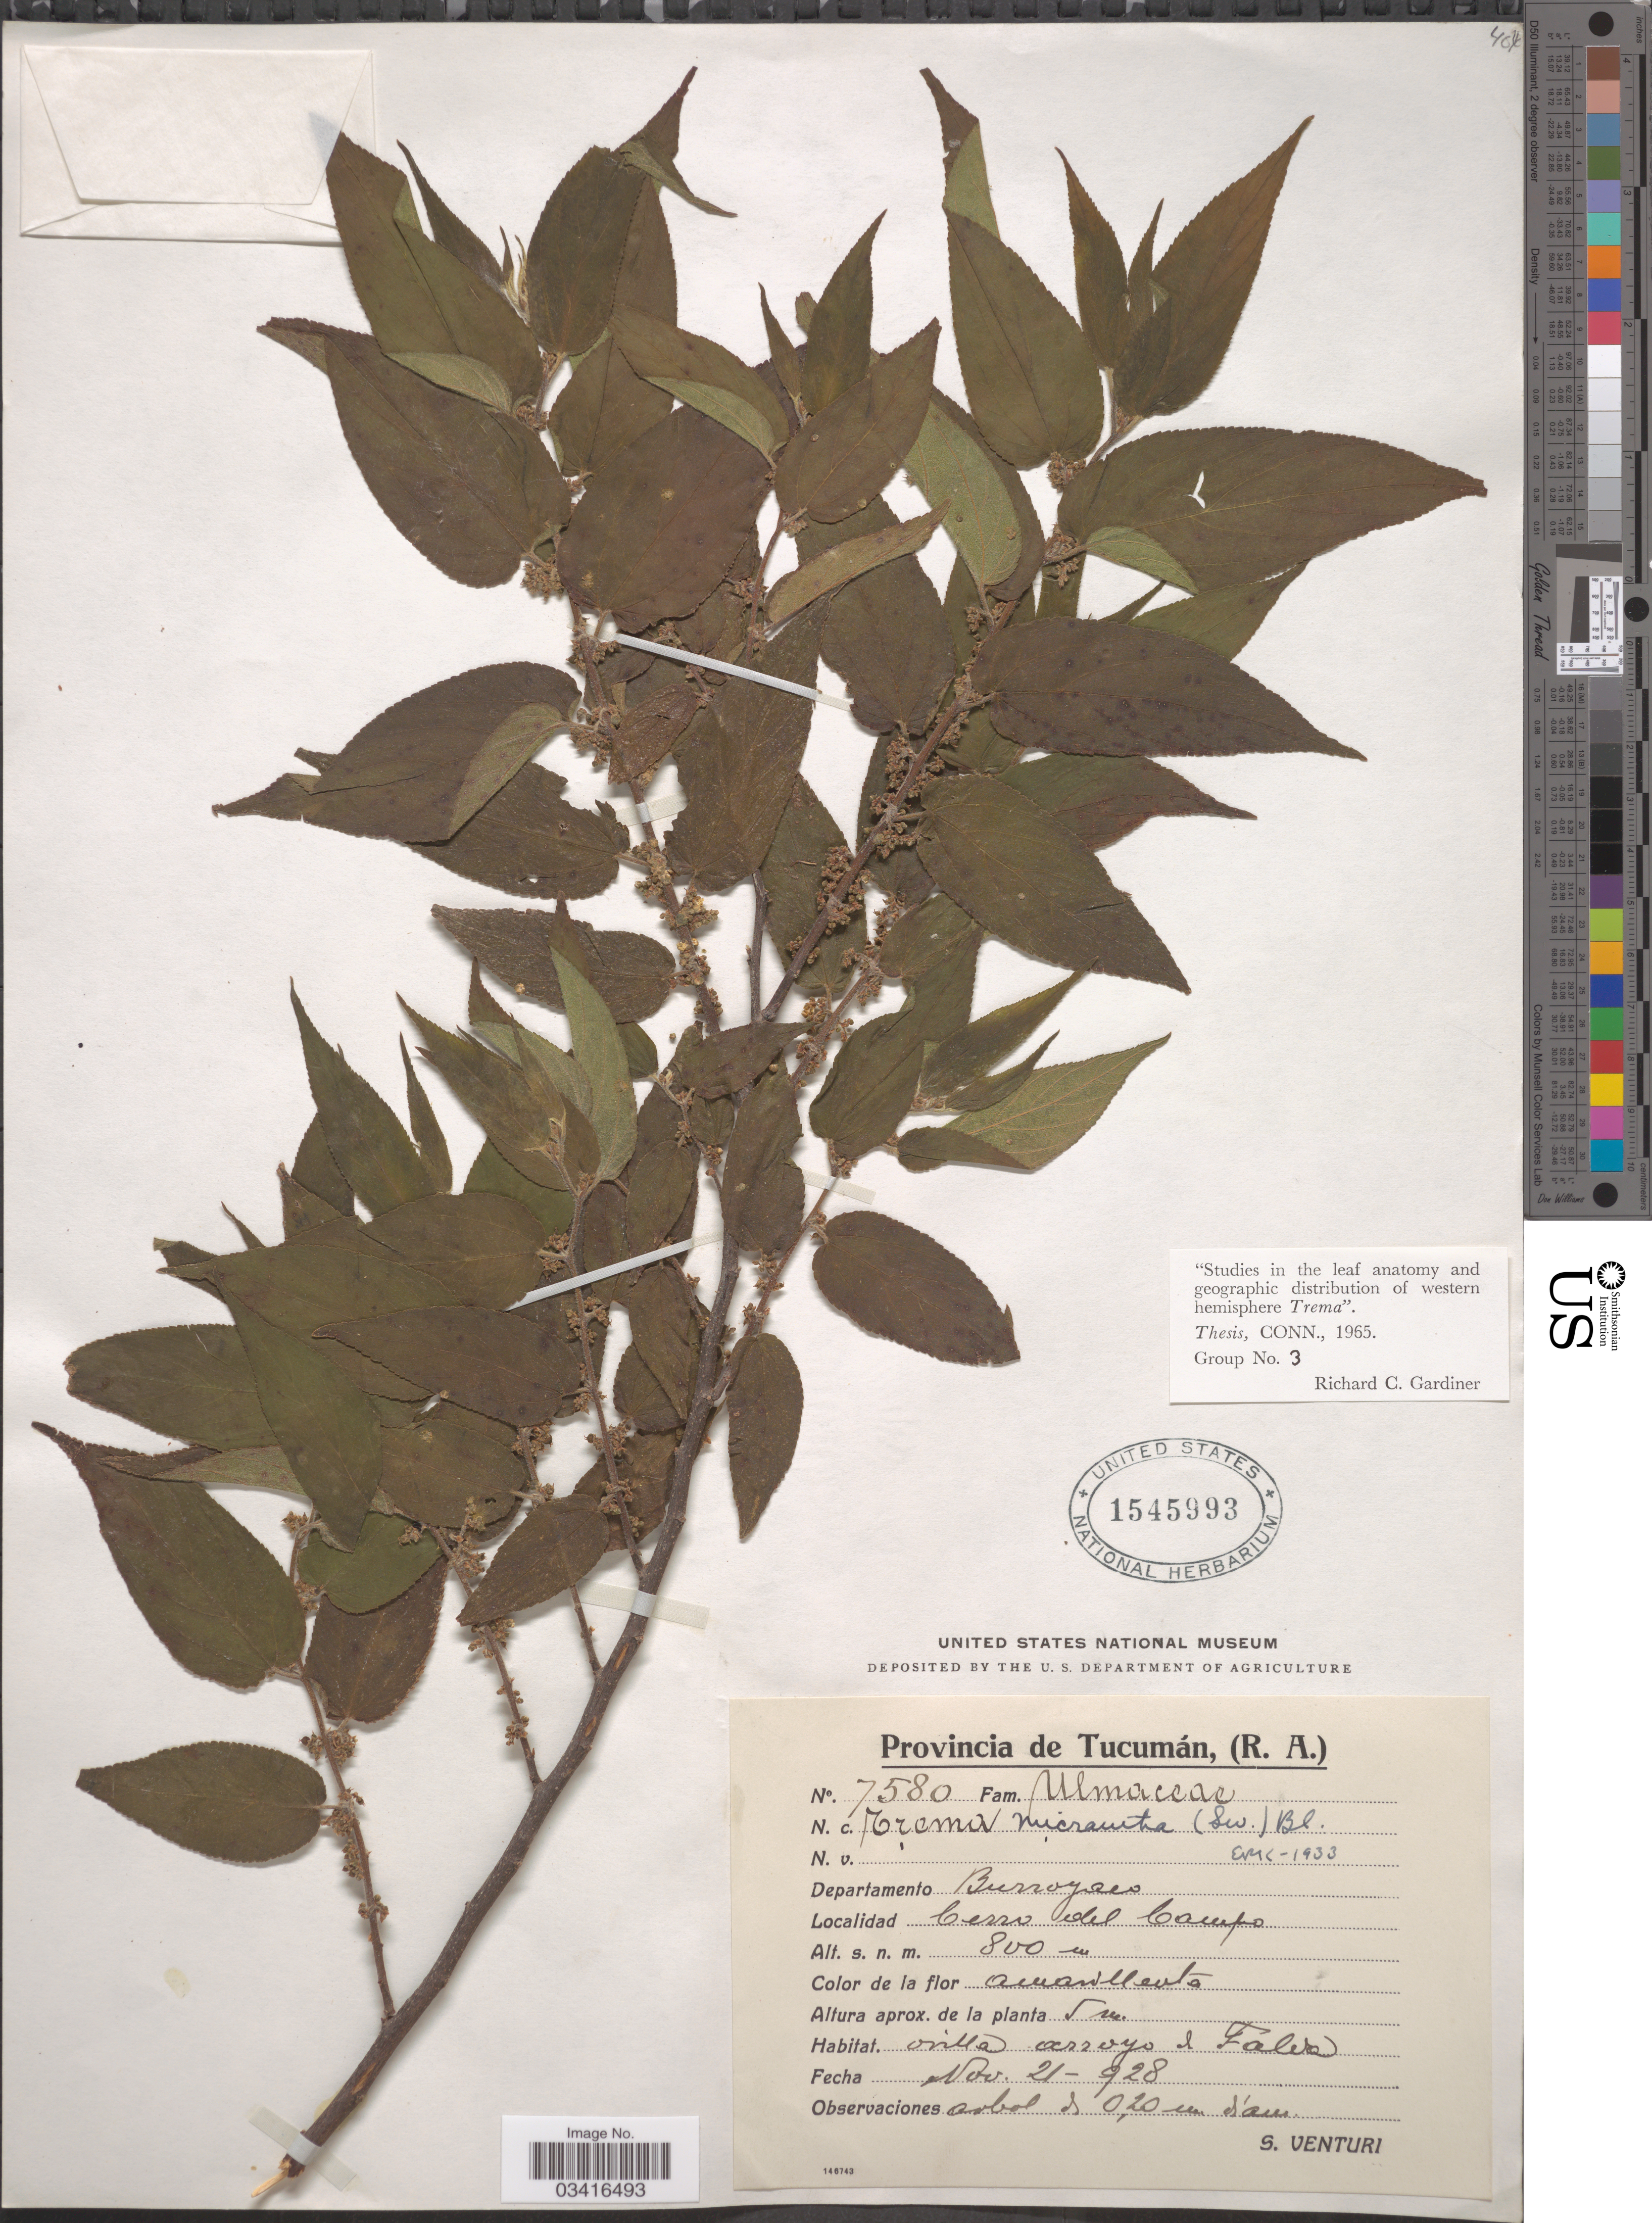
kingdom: Plantae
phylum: Tracheophyta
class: Magnoliopsida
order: Rosales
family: Cannabaceae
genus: Trema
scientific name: Trema micranthum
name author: (L.) Blume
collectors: S. Venturi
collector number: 7580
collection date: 1928-11-21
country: Argentina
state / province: Tucuman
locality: Departamento Burroyaco. Cerro del Campo.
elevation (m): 800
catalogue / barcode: US 1545993